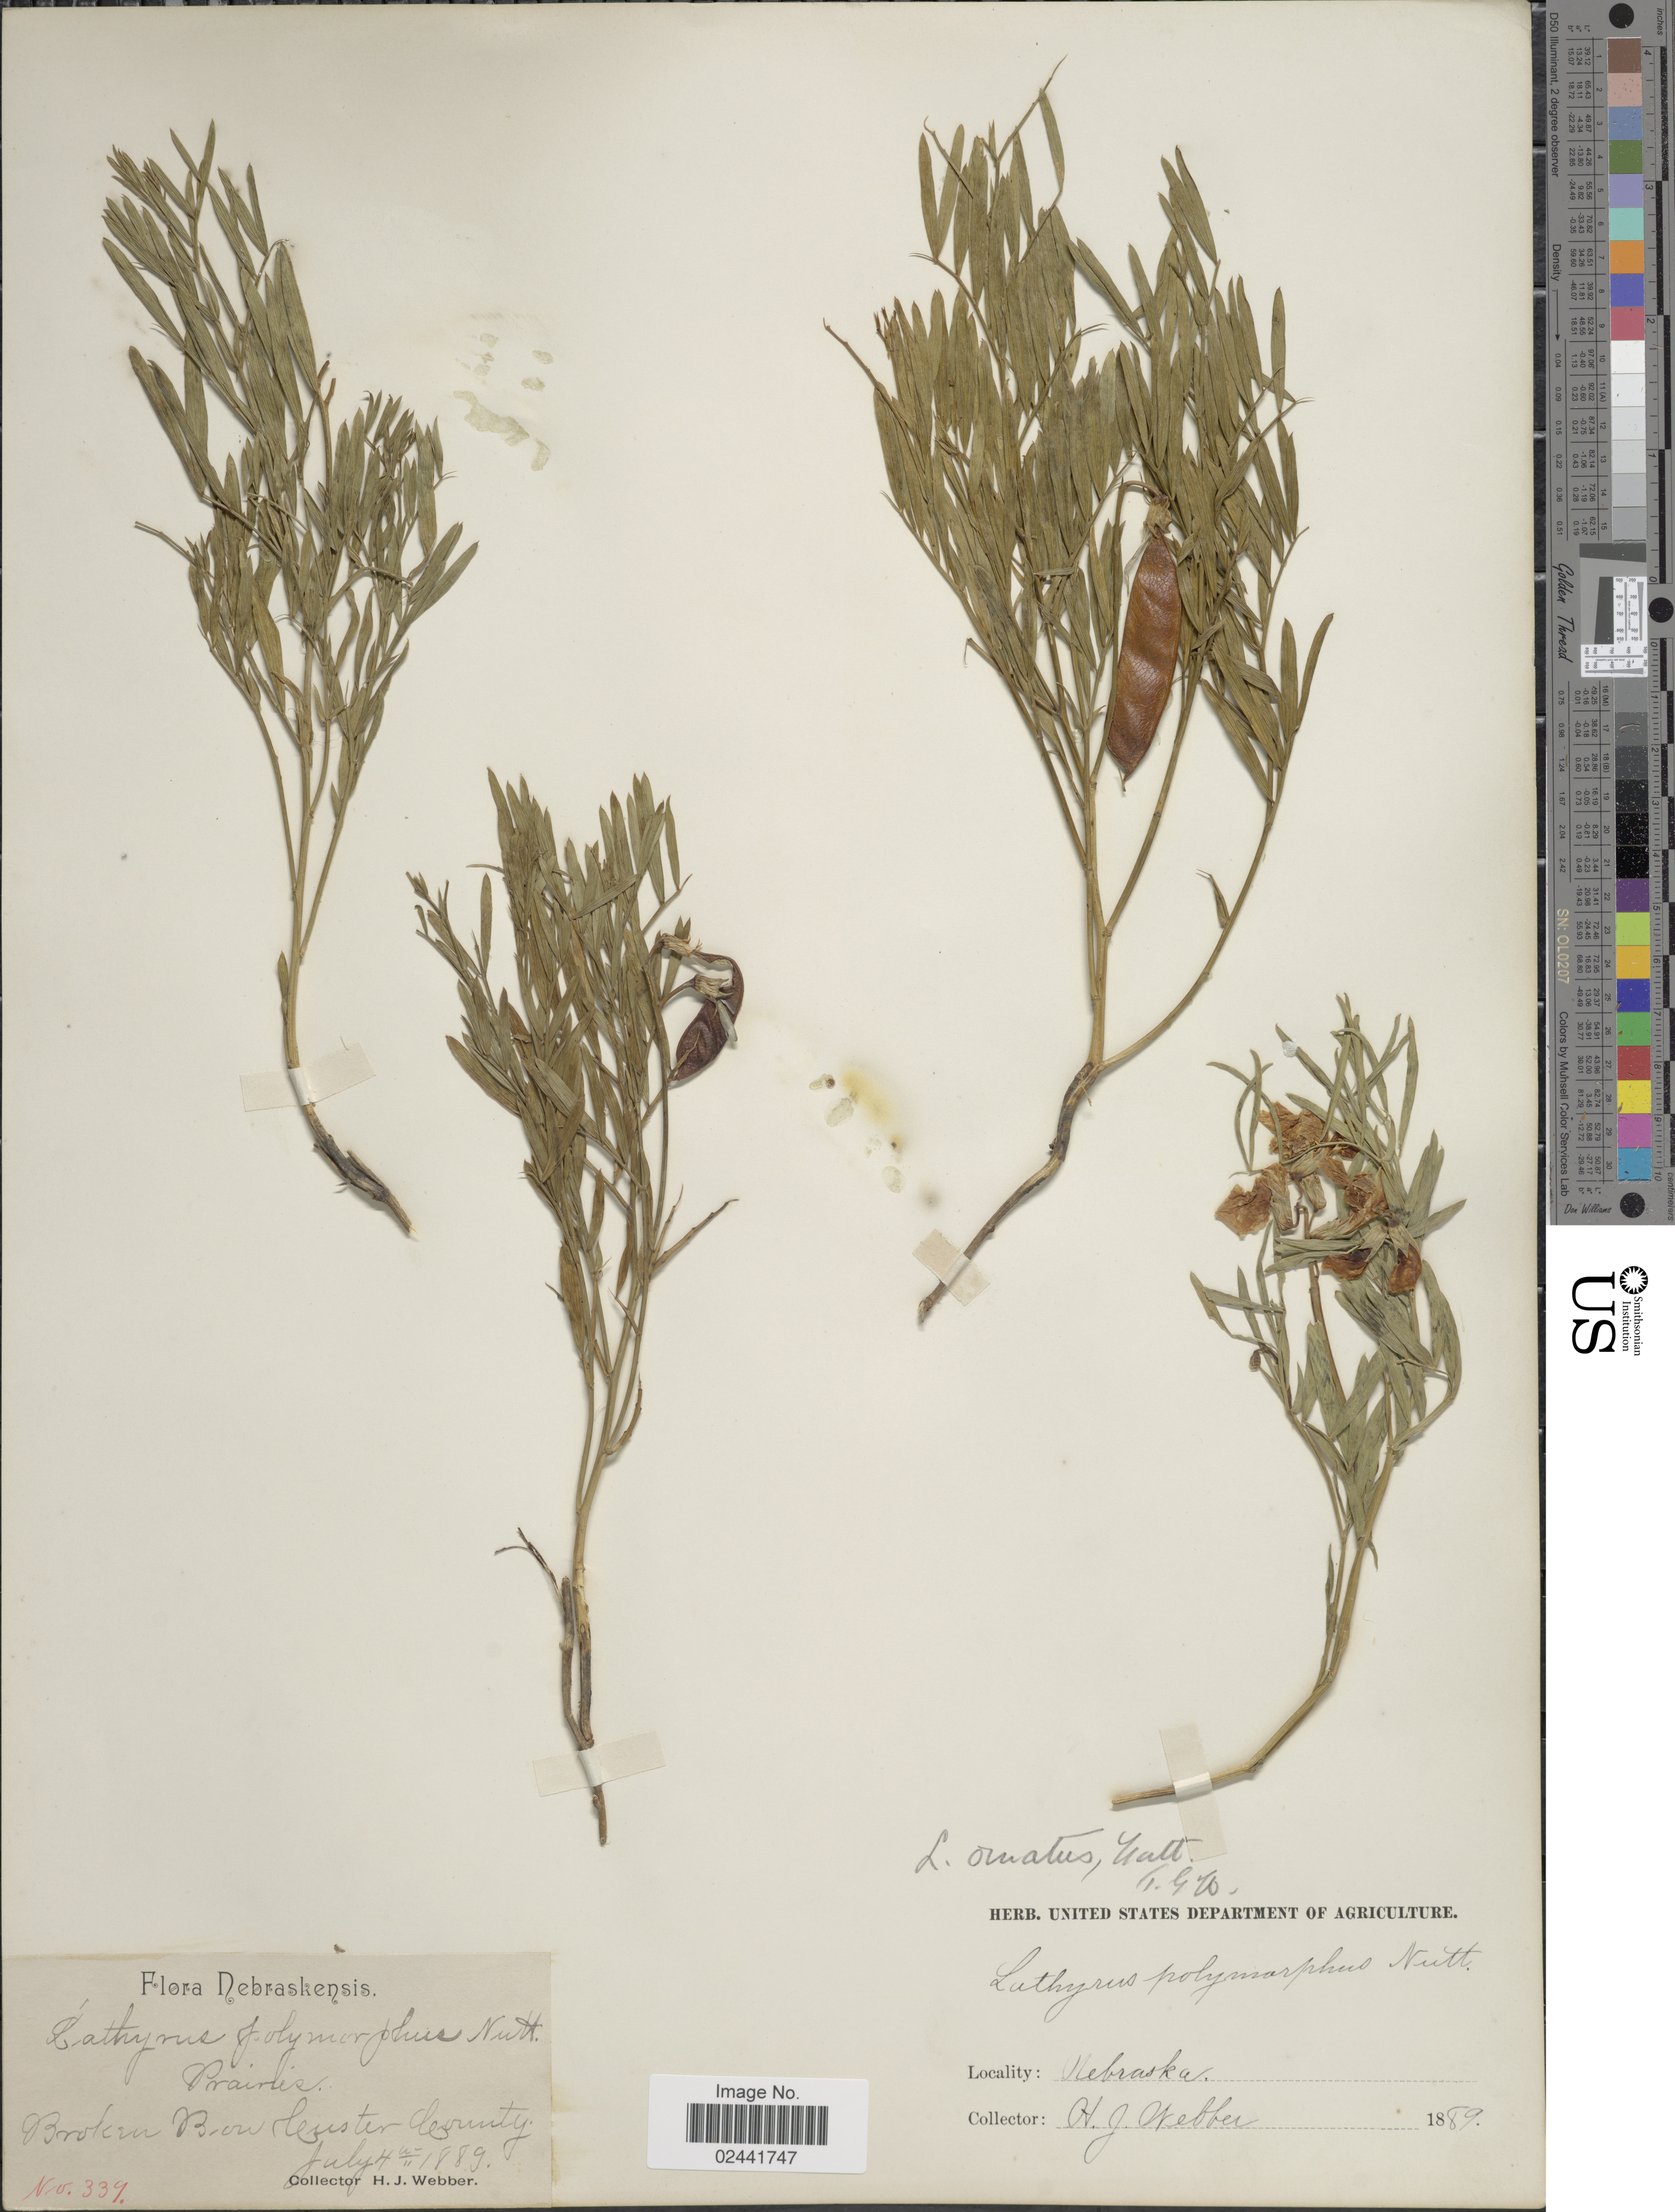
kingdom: Plantae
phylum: Tracheophyta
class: Magnoliopsida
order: Fabales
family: Fabaceae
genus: Lathyrus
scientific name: Lathyrus stipulaceus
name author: (Pursh) Butters & H. St. John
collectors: H. Webber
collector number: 339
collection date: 1889-07-04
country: United States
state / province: Nebraska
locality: Prairie, Broken Bow Custer County